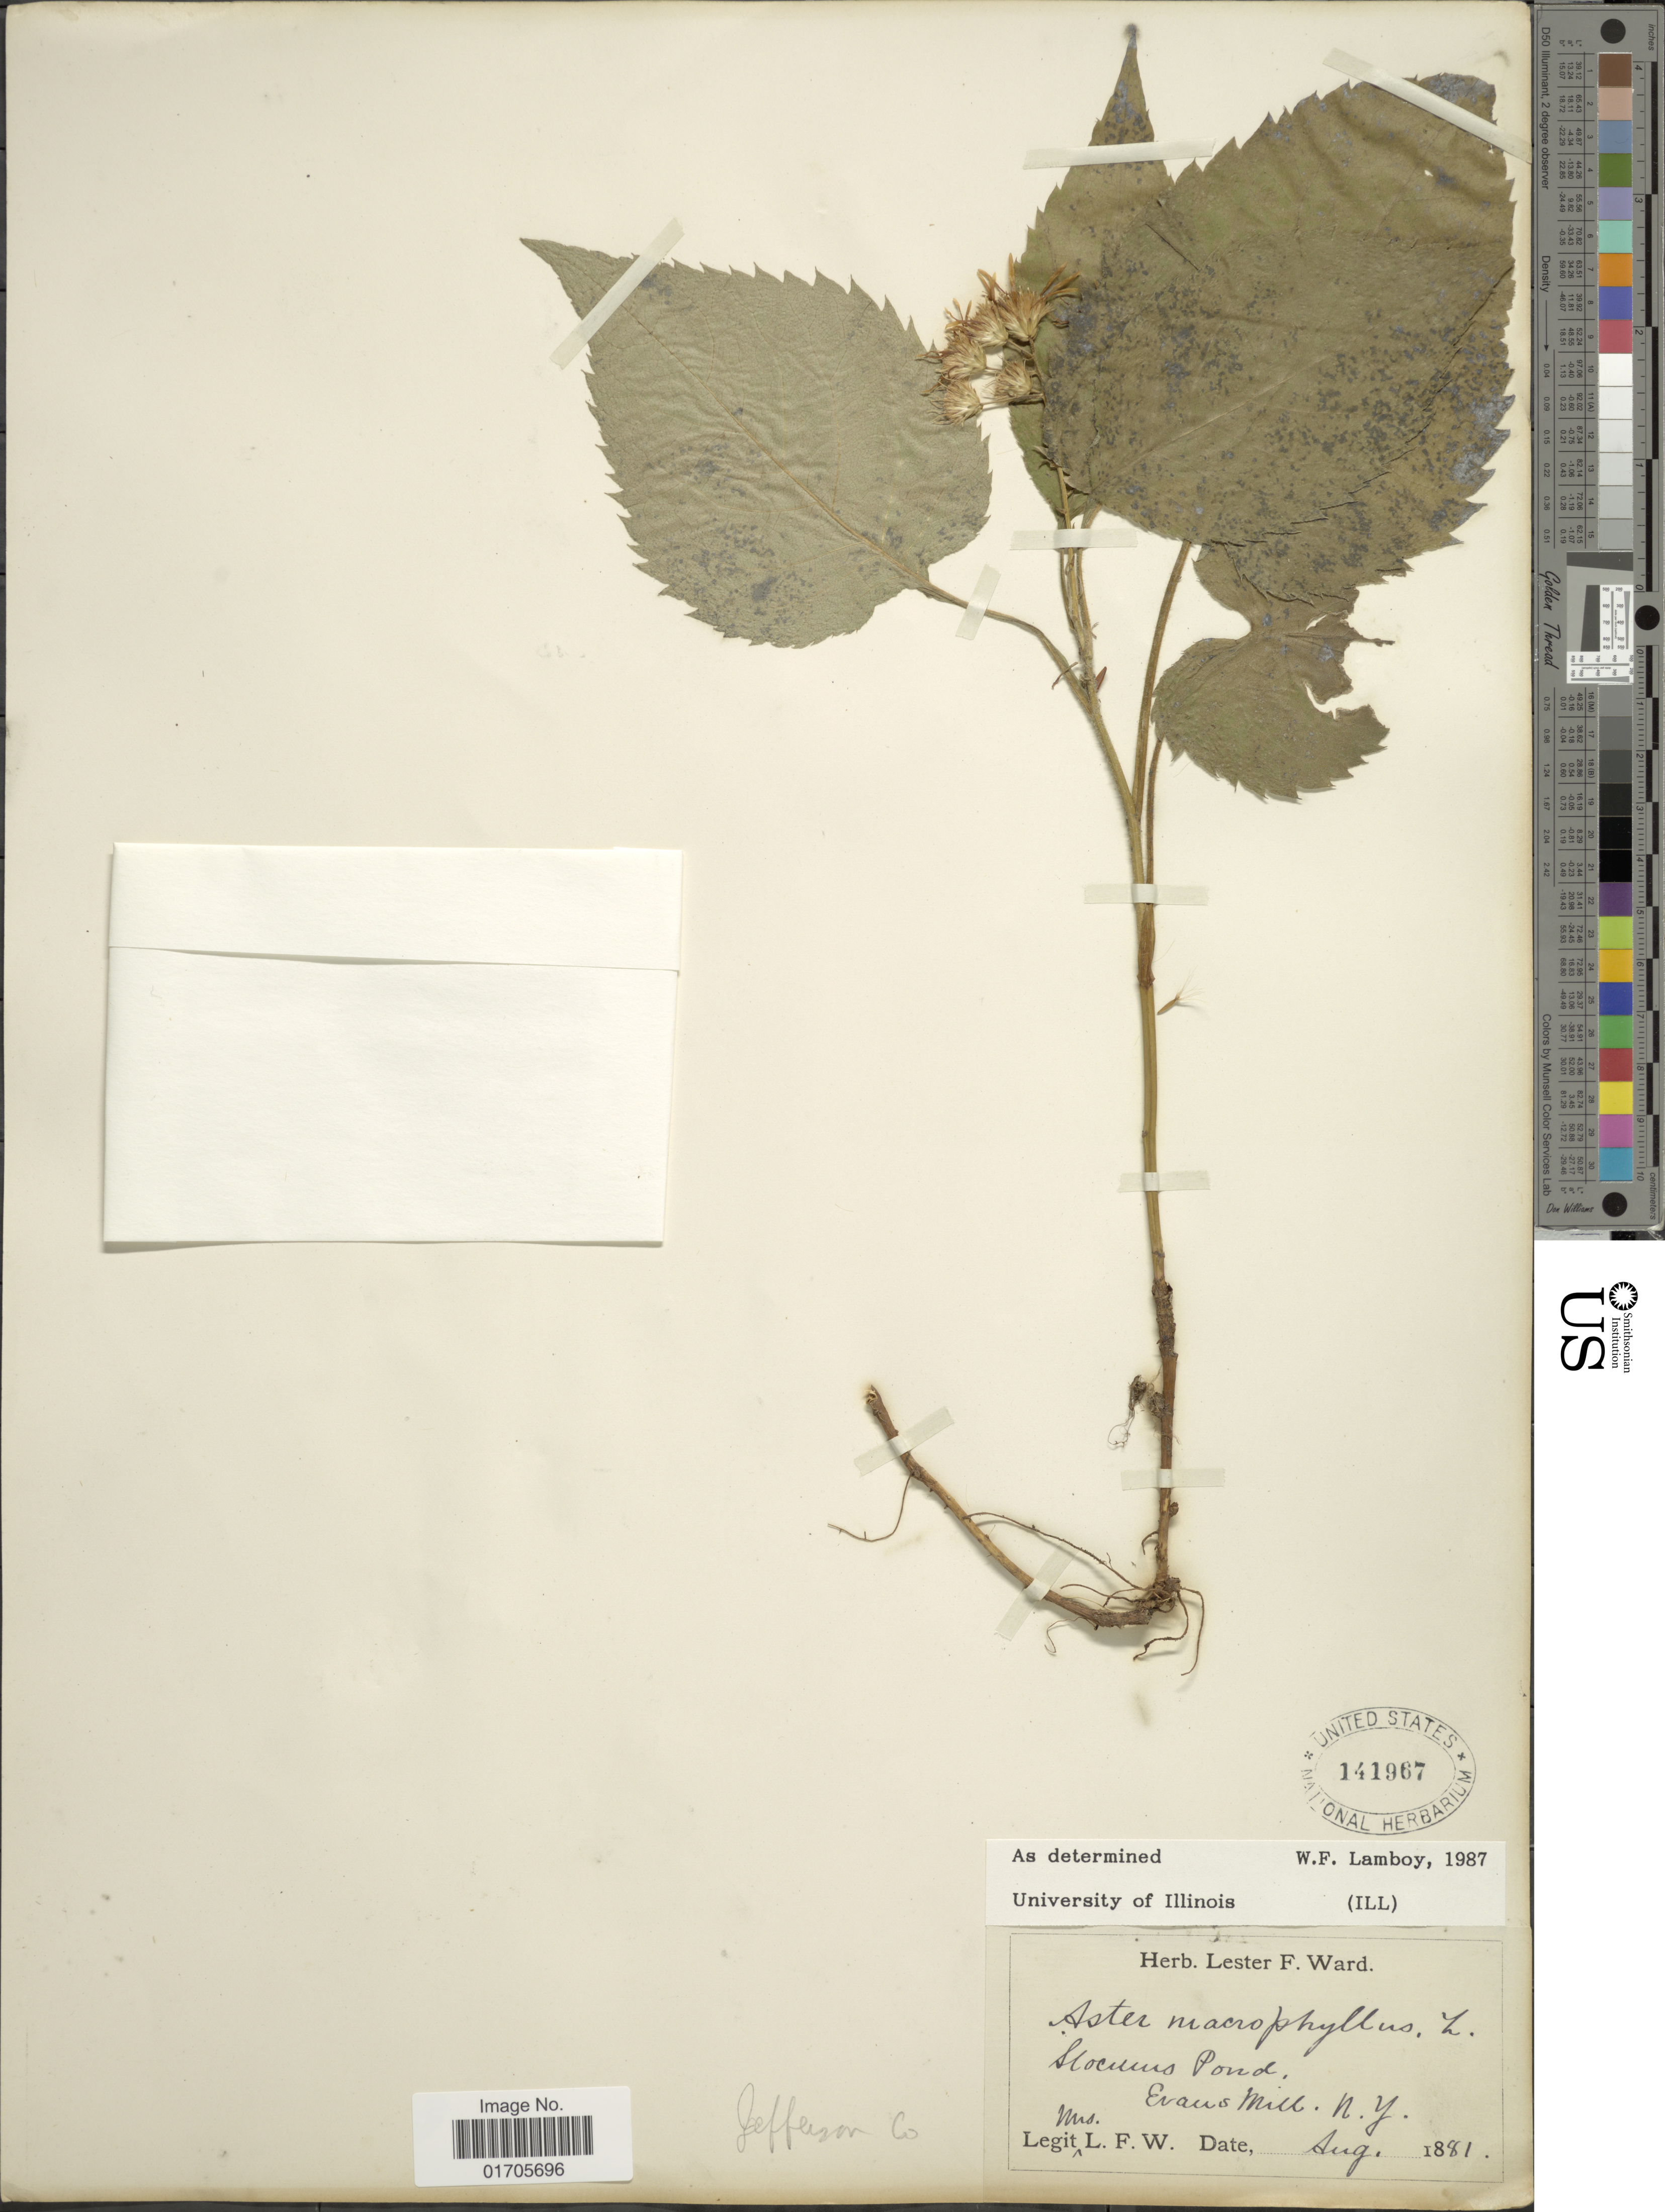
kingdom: Plantae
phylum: Tracheophyta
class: Magnoliopsida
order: Asterales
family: Asteraceae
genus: Eurybia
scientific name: Eurybia macrophylla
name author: (L.) Cass.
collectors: L. F. Ward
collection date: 1881-08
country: United States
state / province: New York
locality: Slocums Pond, Evans Mill, Jefferson Co.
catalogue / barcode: US 141967